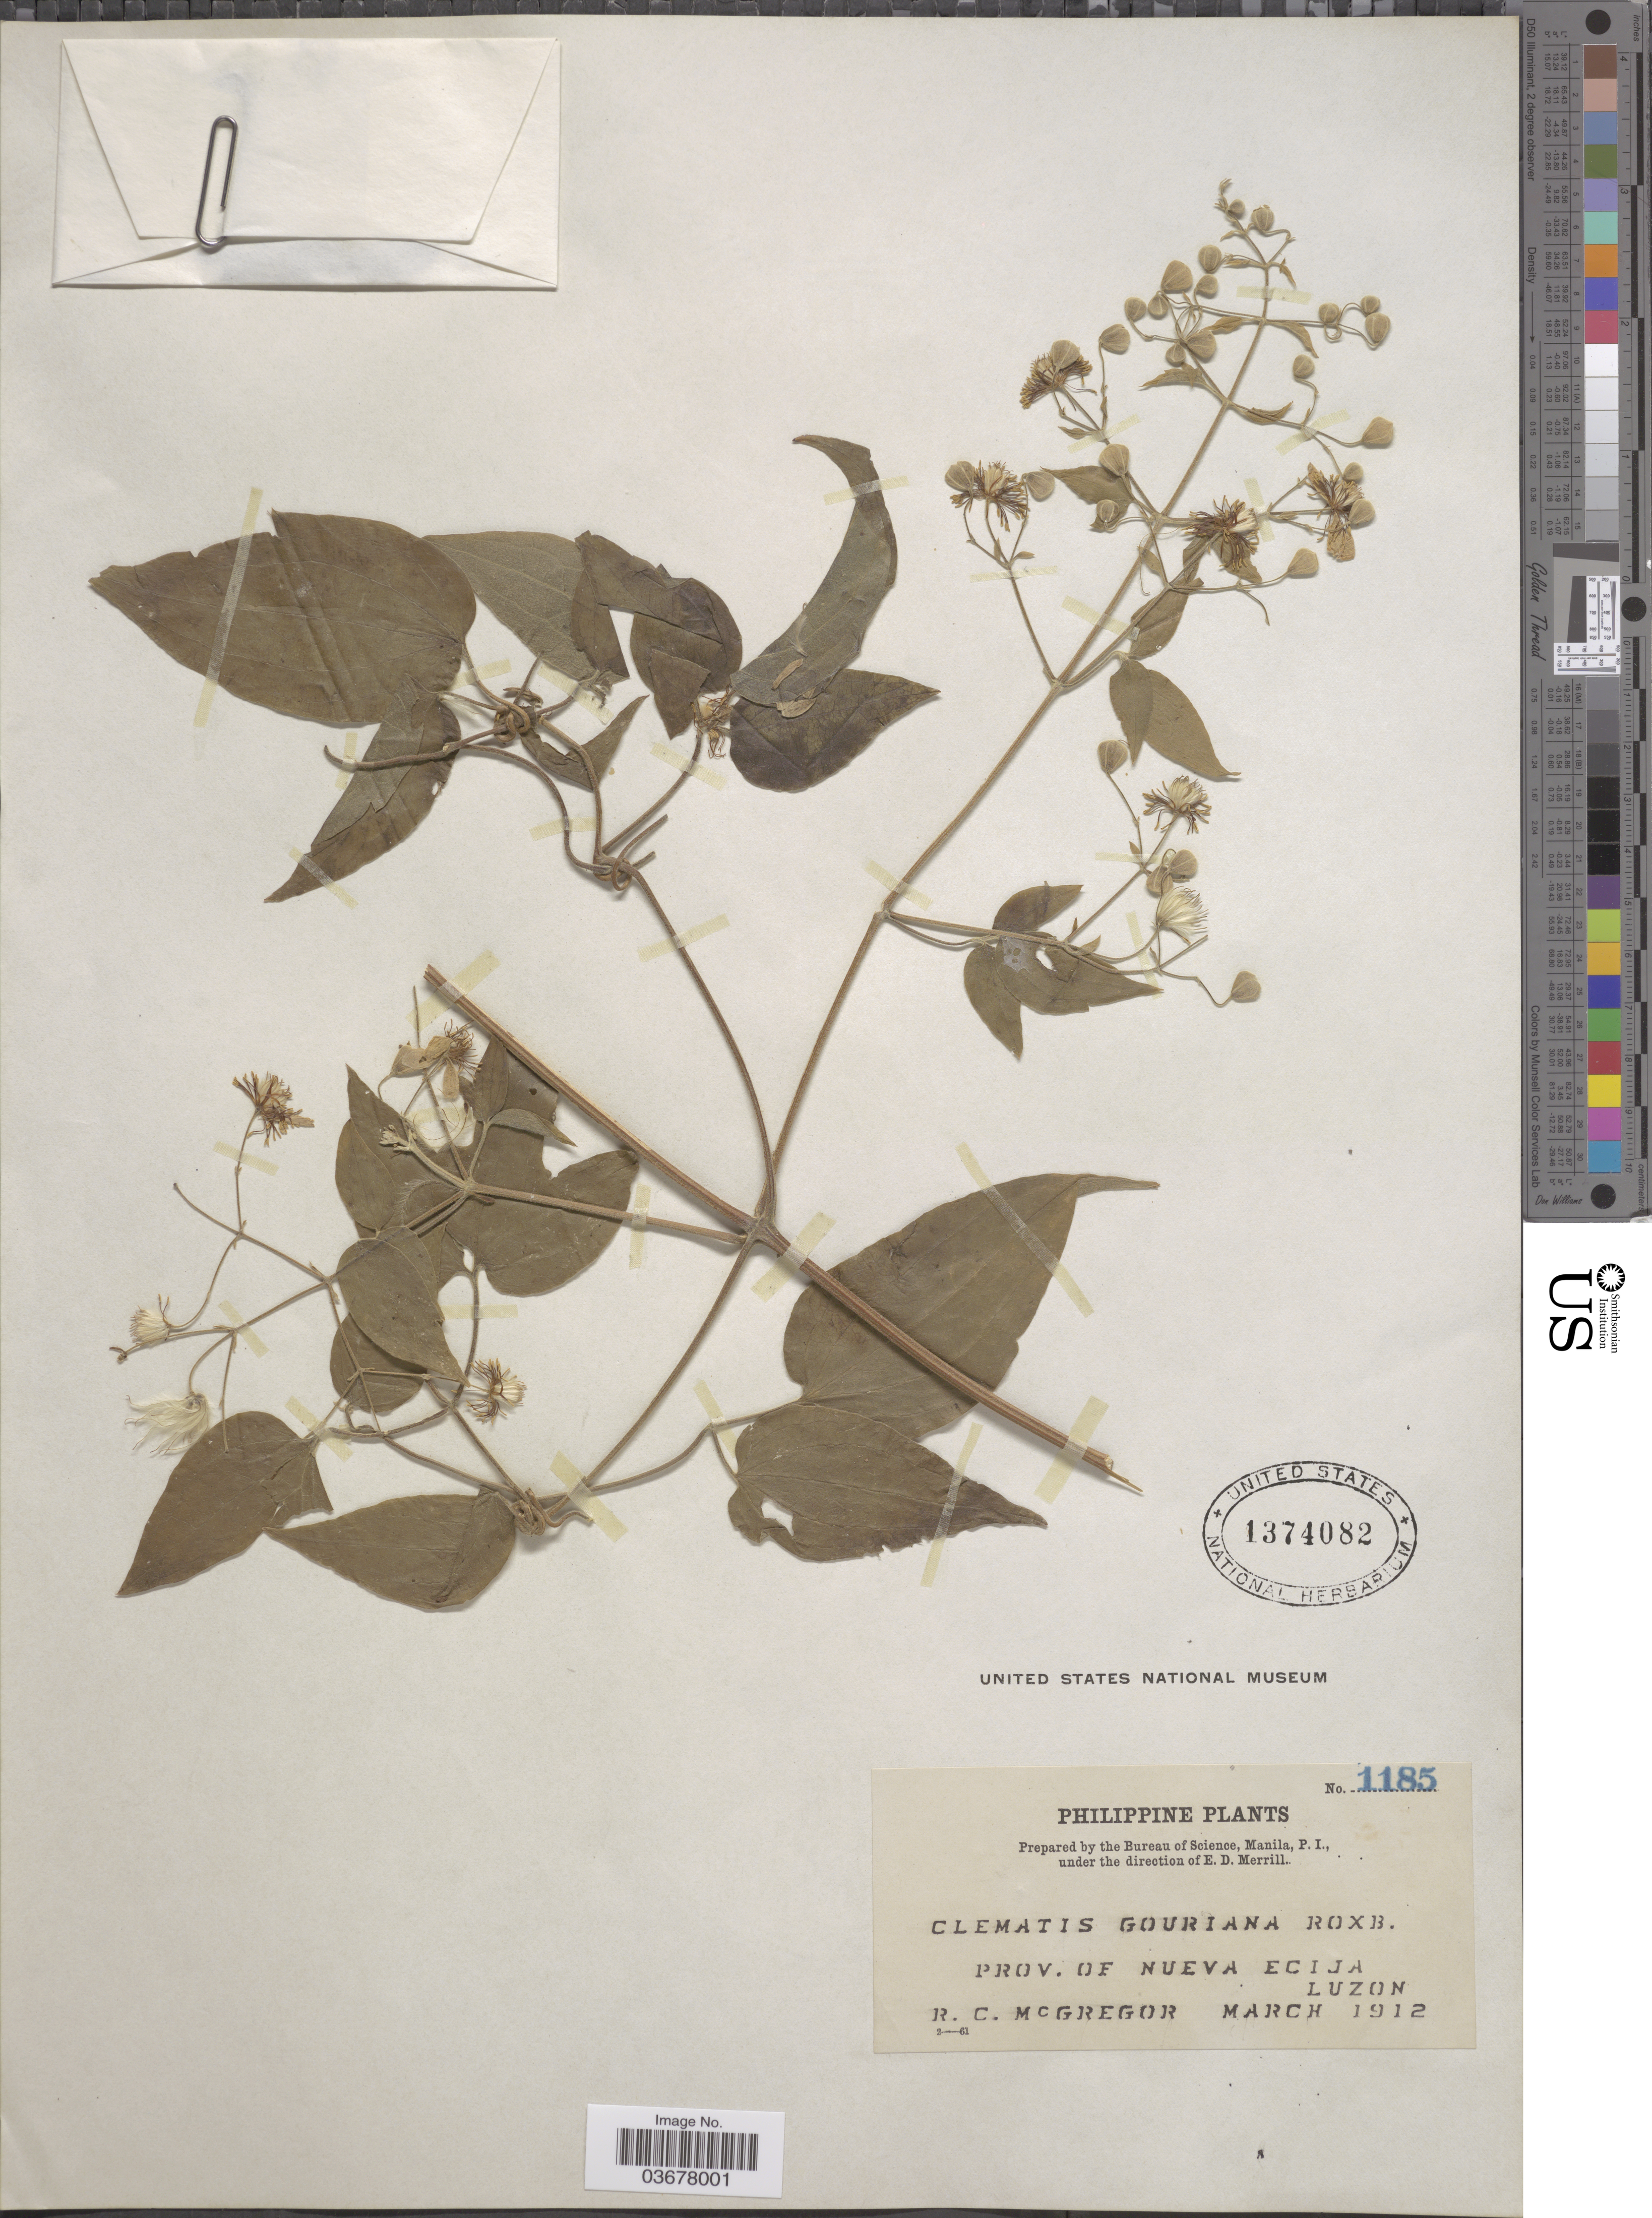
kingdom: Plantae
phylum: Tracheophyta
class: Magnoliopsida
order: Ranunculales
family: Ranunculaceae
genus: Clematis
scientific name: Clematis gouriana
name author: Roxb. ex DC.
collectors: R. C. McGregor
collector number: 1185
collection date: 1912-03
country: Philippines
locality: Prov. of Nueva Ecija. Luzon.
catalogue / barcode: US 1374082